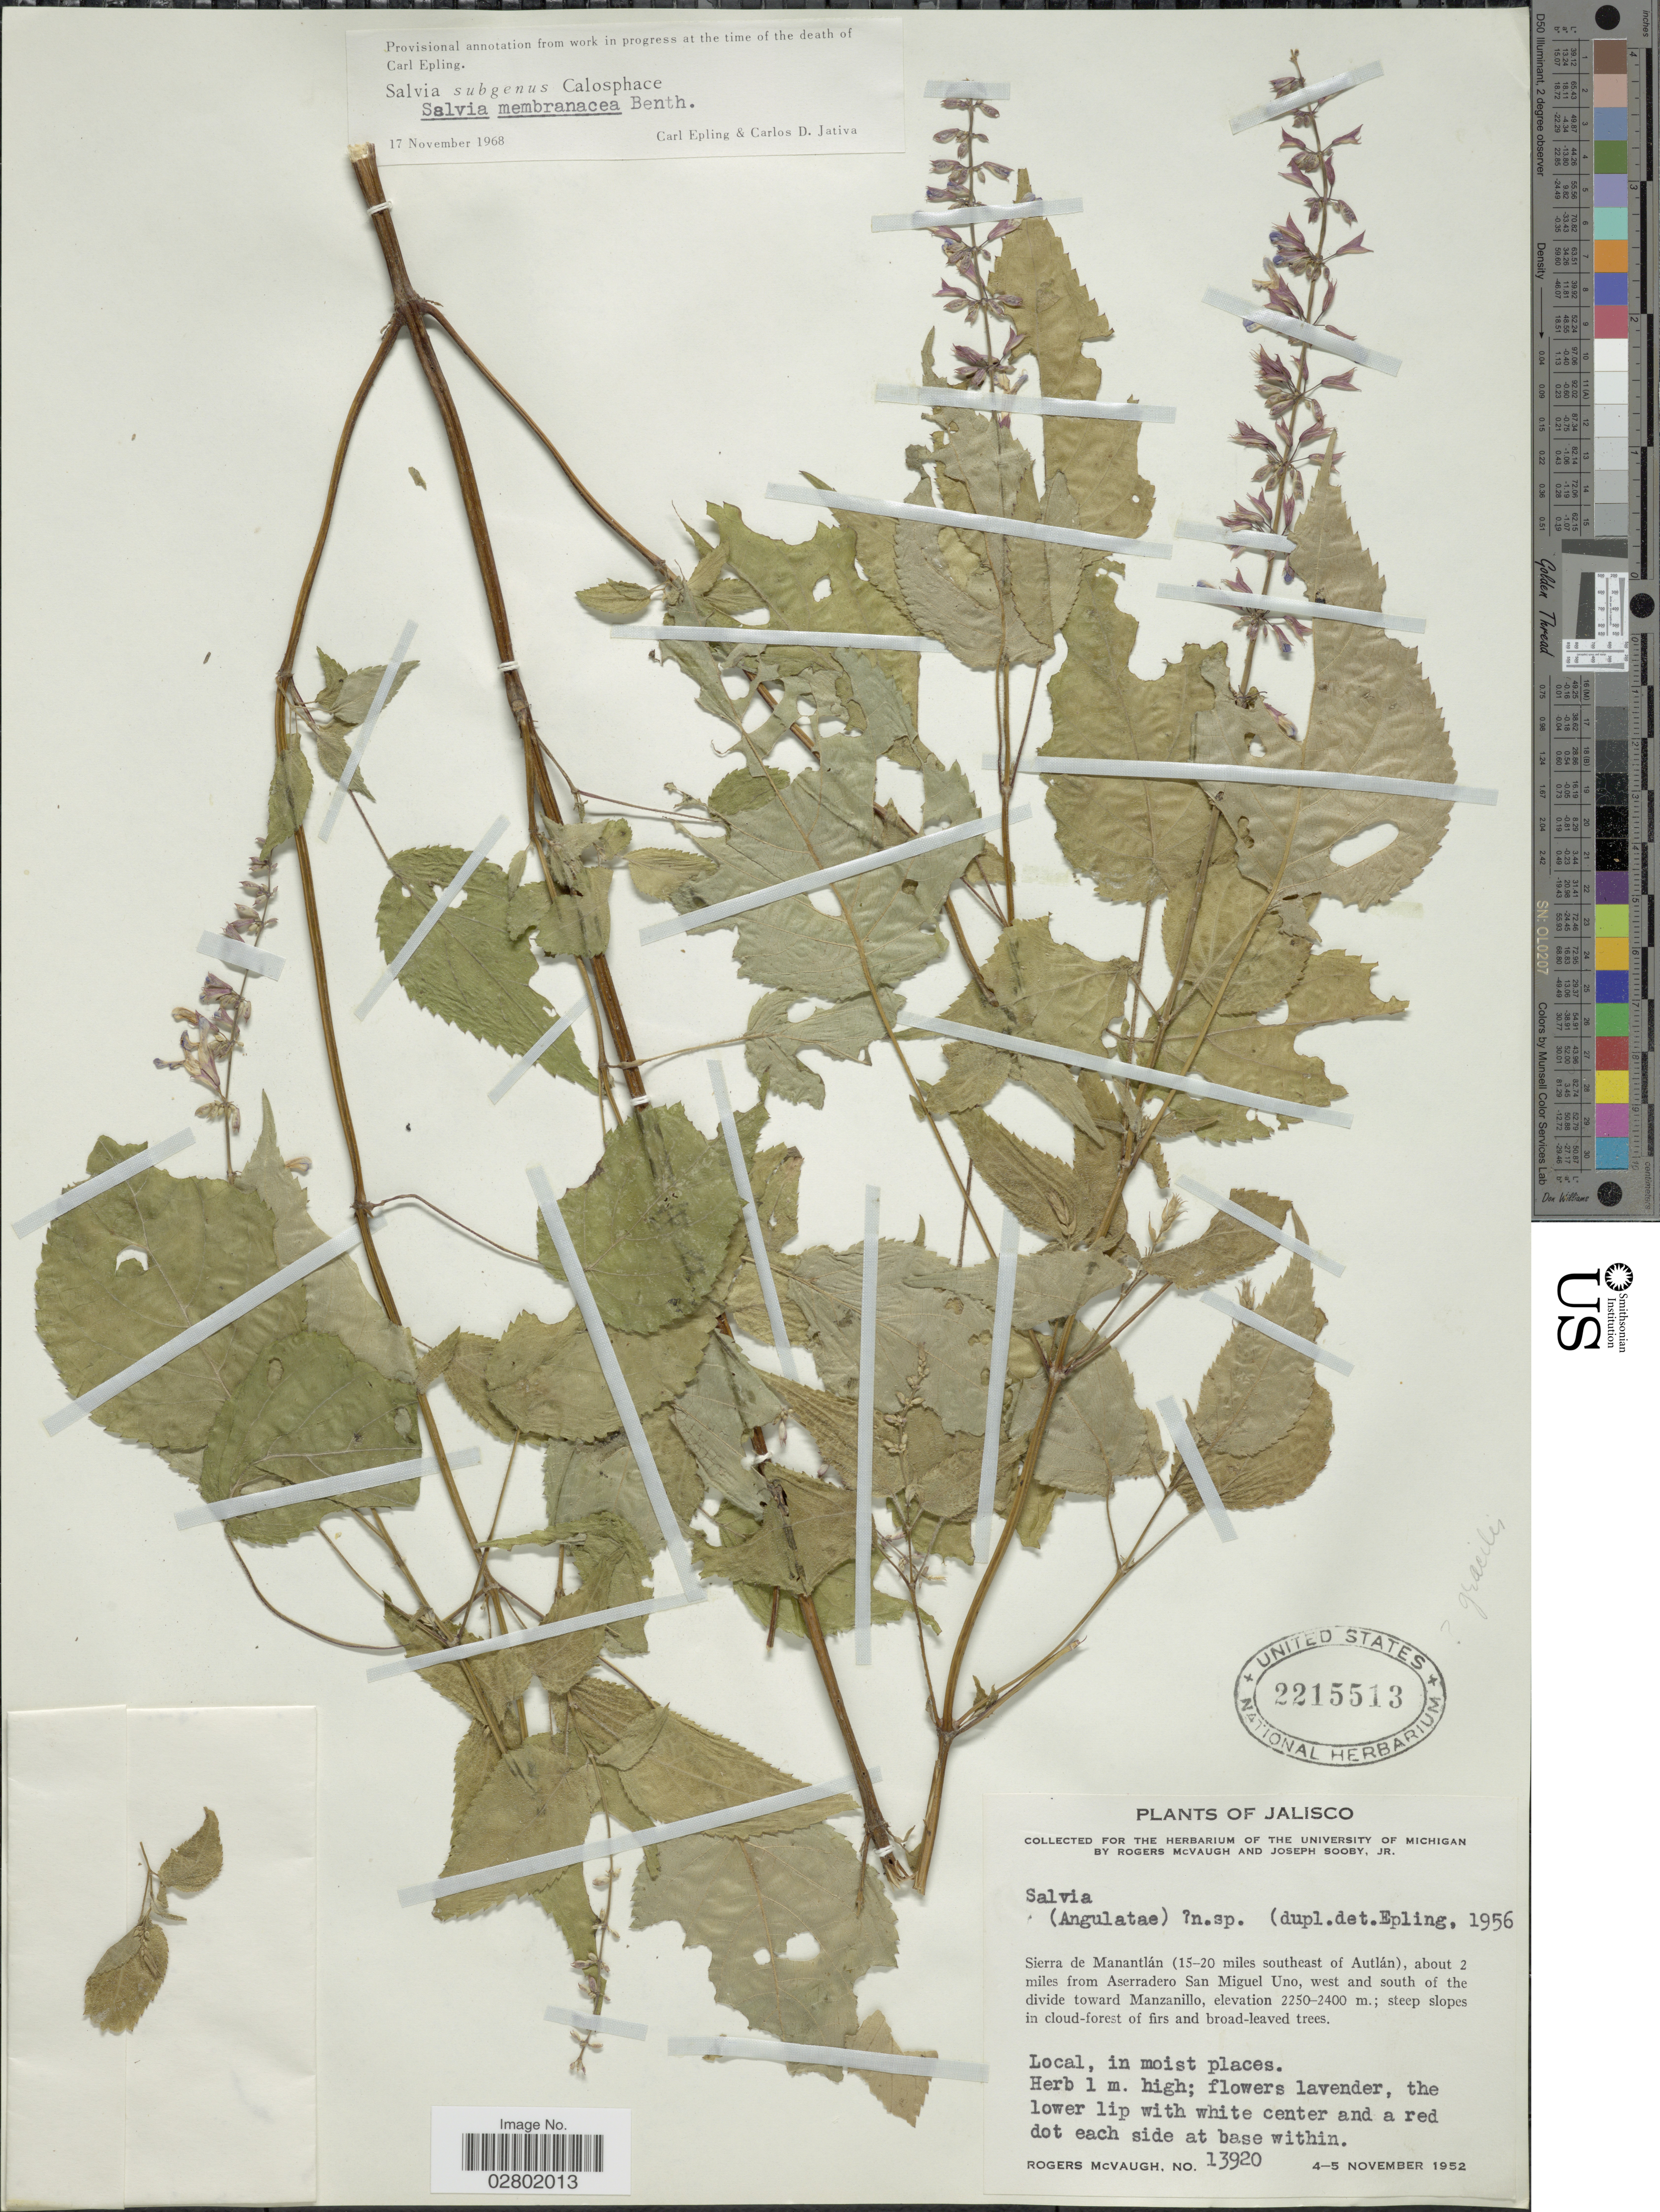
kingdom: Plantae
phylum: Tracheophyta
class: Magnoliopsida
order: Lamiales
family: Lamiaceae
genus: Salvia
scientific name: Salvia membranacea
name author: Benth.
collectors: R. McVaugh & J. Sooby Jr.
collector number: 13920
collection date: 1952-11-04/1952-11-05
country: Mexico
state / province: Jalisco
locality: Sierra de Manantlán (15-20 miles southeast of Autlán), about 2 miles from Aserradero San Miguel Uno, west and south of the divide toward Manzanillo.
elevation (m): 2250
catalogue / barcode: US 2215513